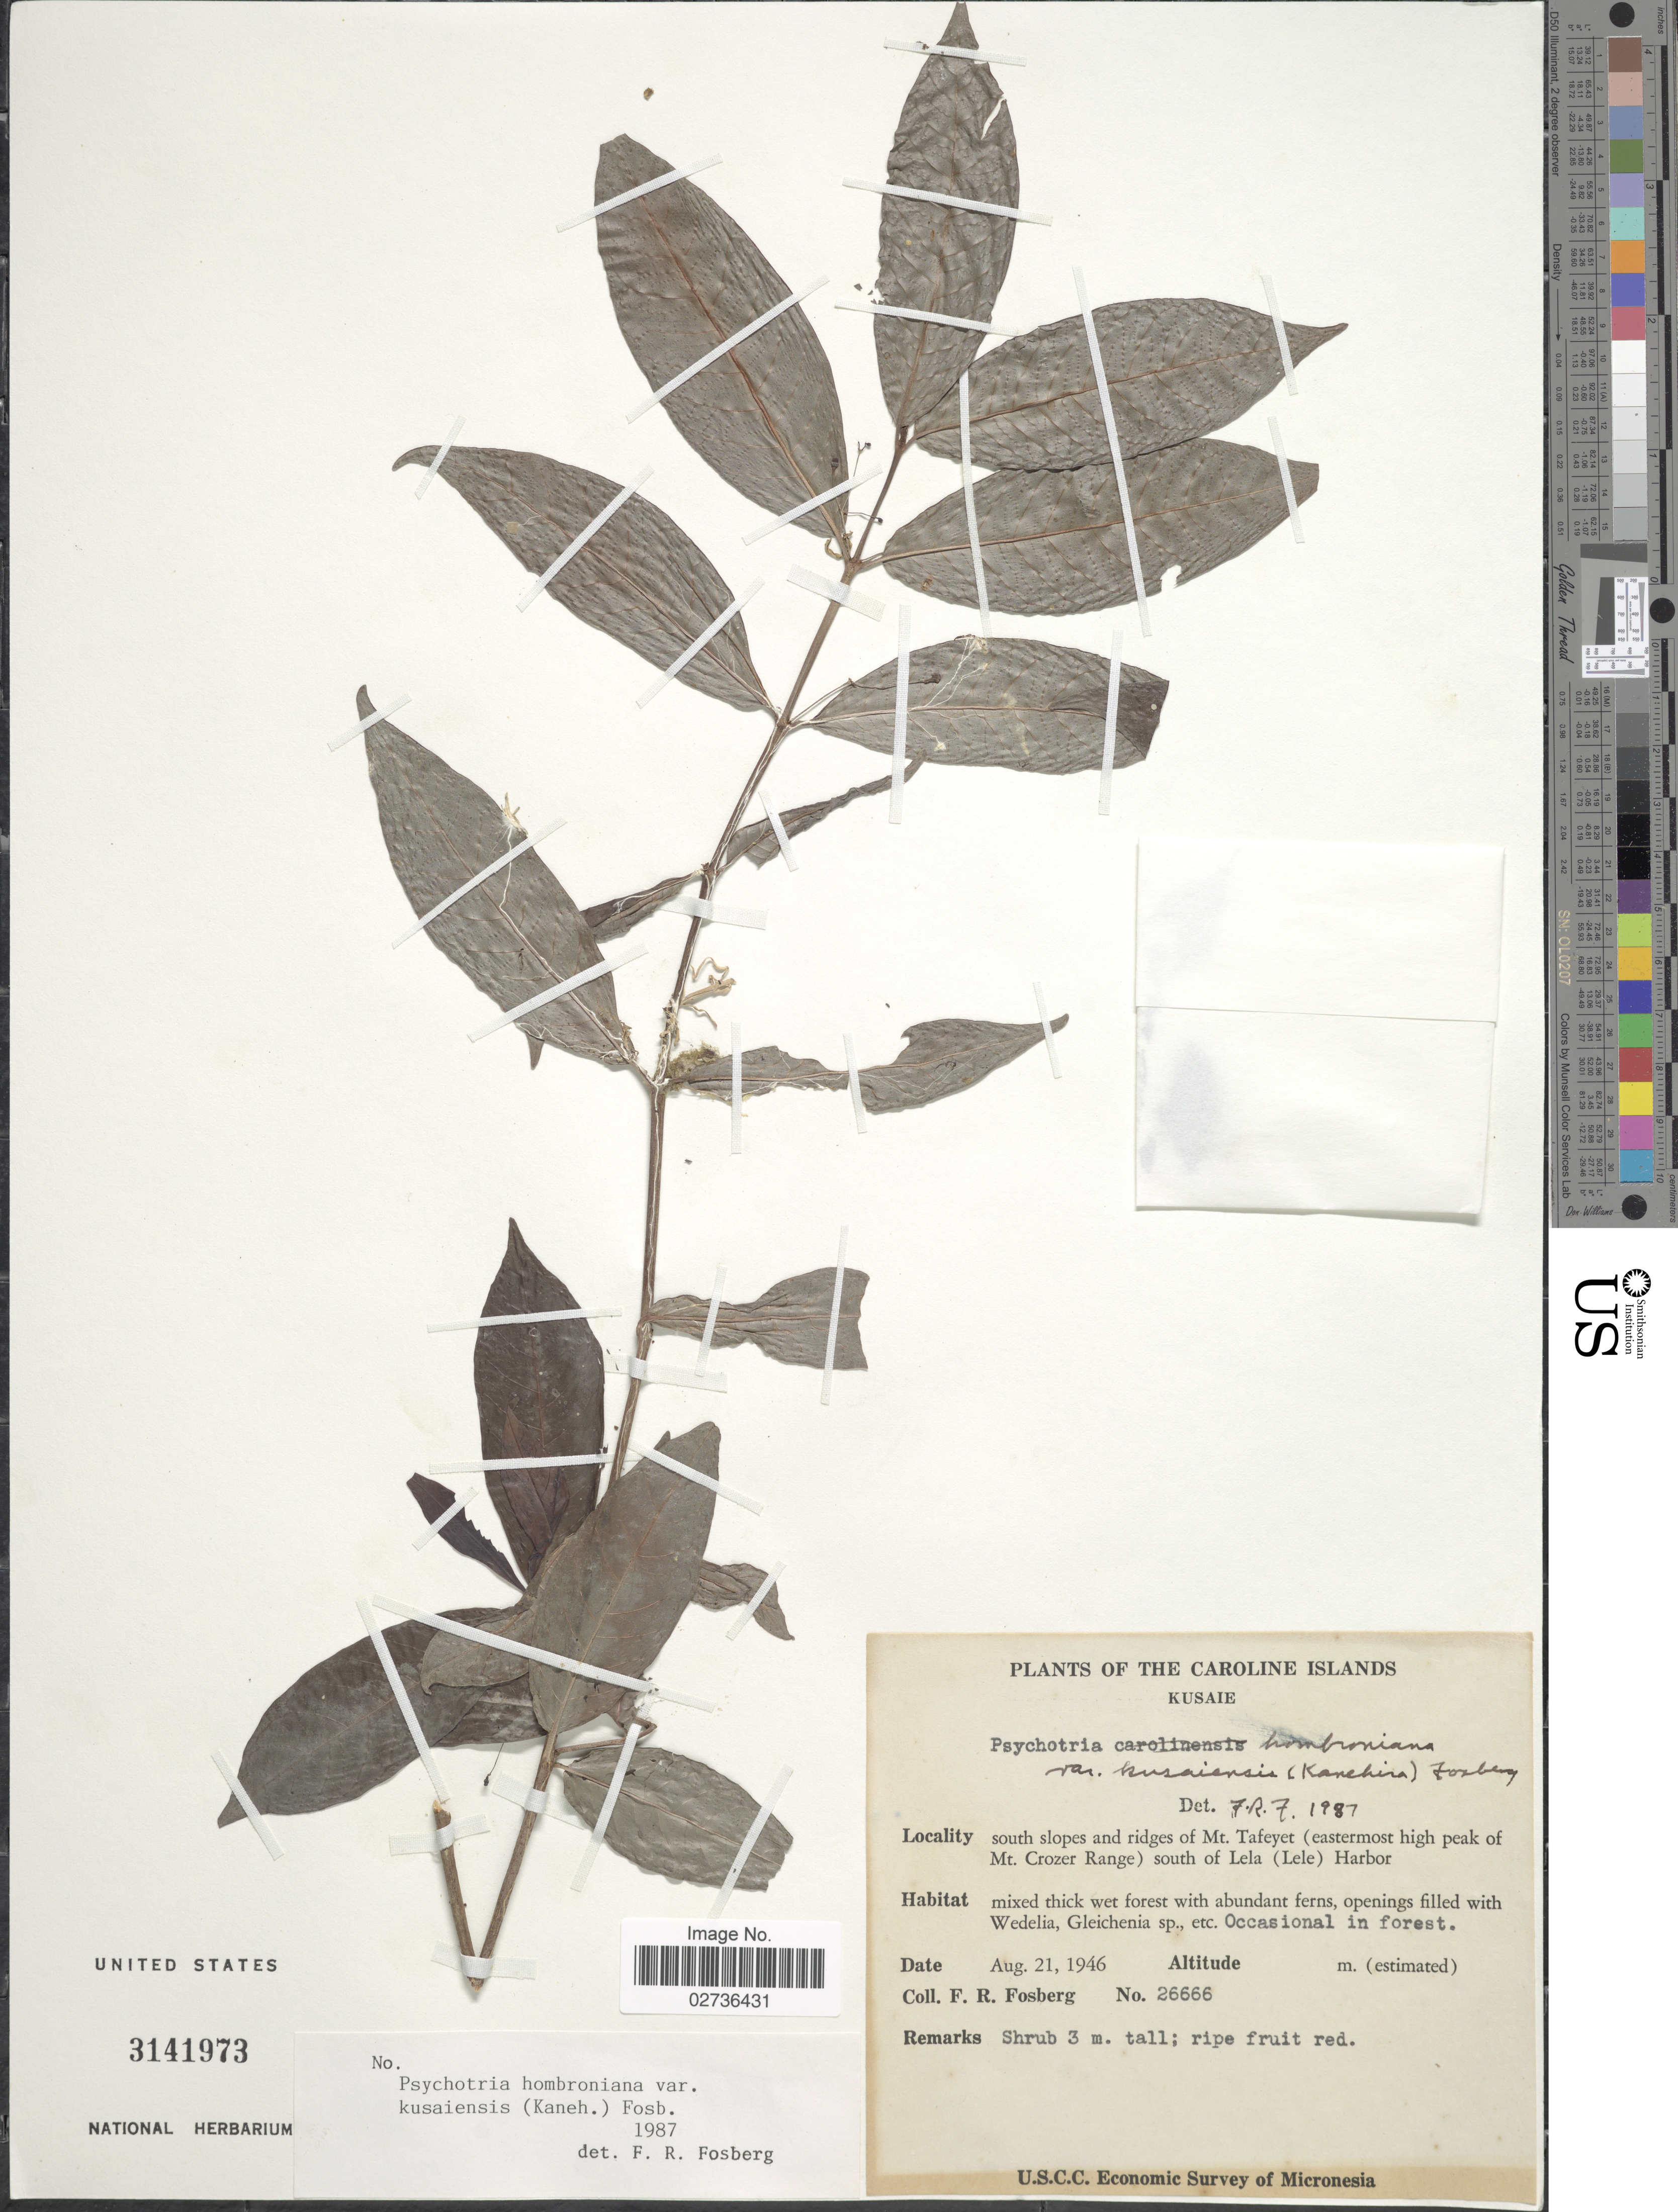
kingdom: Plantae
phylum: Tracheophyta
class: Magnoliopsida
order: Gentianales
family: Rubiaceae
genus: Psychotria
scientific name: Psychotria hombroniana var. kusaiensis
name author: (Kaneh.) Fosberg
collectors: F. R. Fosberg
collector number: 26666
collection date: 1946-08-21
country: Micronesia, Federated States of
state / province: Kosrae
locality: The Caroline Islands, Kusaie, south slopes and ridges of Mt. Tafeyet (eastermost high peak of Mt. Crozer Range) south of Lela (lele) Harbor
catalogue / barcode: US 3141973